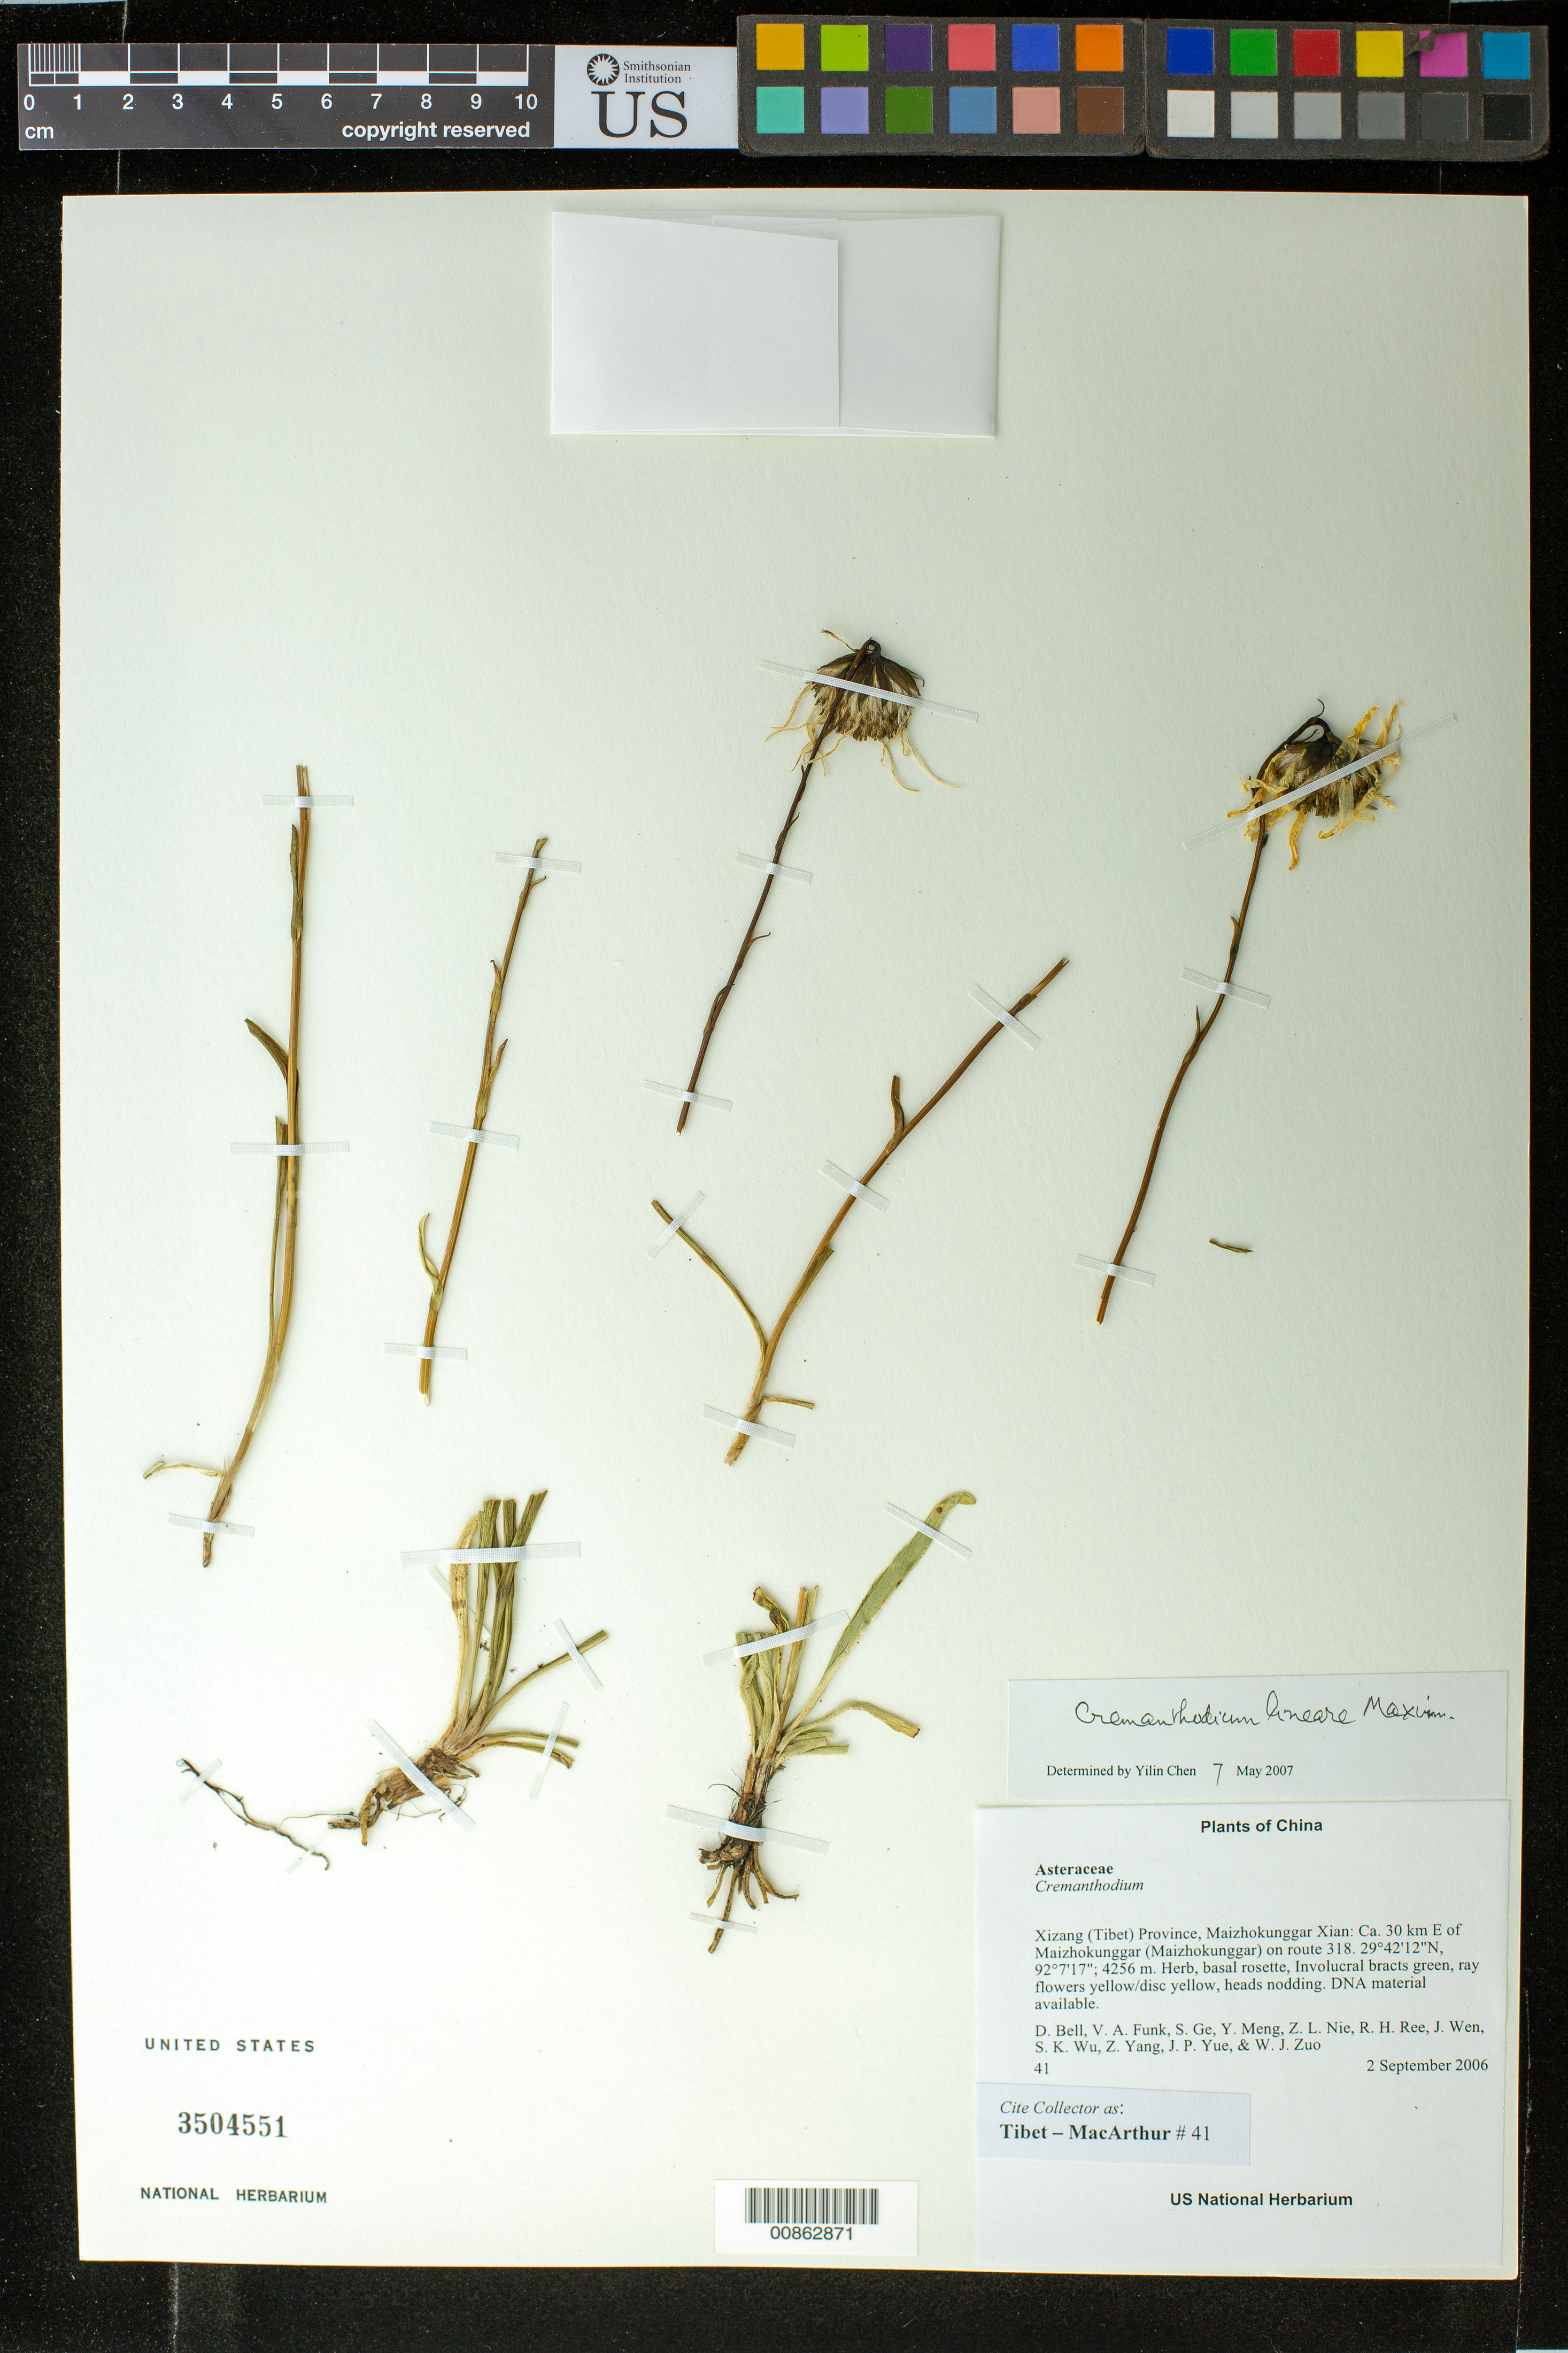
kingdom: Plantae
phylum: Tracheophyta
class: Magnoliopsida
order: Asterales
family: Asteraceae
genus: Cremanthodium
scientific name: Cremanthodium lineare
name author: Maxim.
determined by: Yilin Chen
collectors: Tibet-MacArthur, D. A. Bell, V. Funk, S. Ge, Y. Meng, Z. Nie, R. Ree, J. Wen, S. K. Wu, Z. Yang, J. Yue & W. Zuo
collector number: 41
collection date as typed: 02 Sep 2006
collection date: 2006-09-02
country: China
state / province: Xizang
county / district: Maizhokunggar Xian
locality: Ca. 30 km E of Maizhokunggar on route 318.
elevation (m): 4256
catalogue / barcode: US 3504551